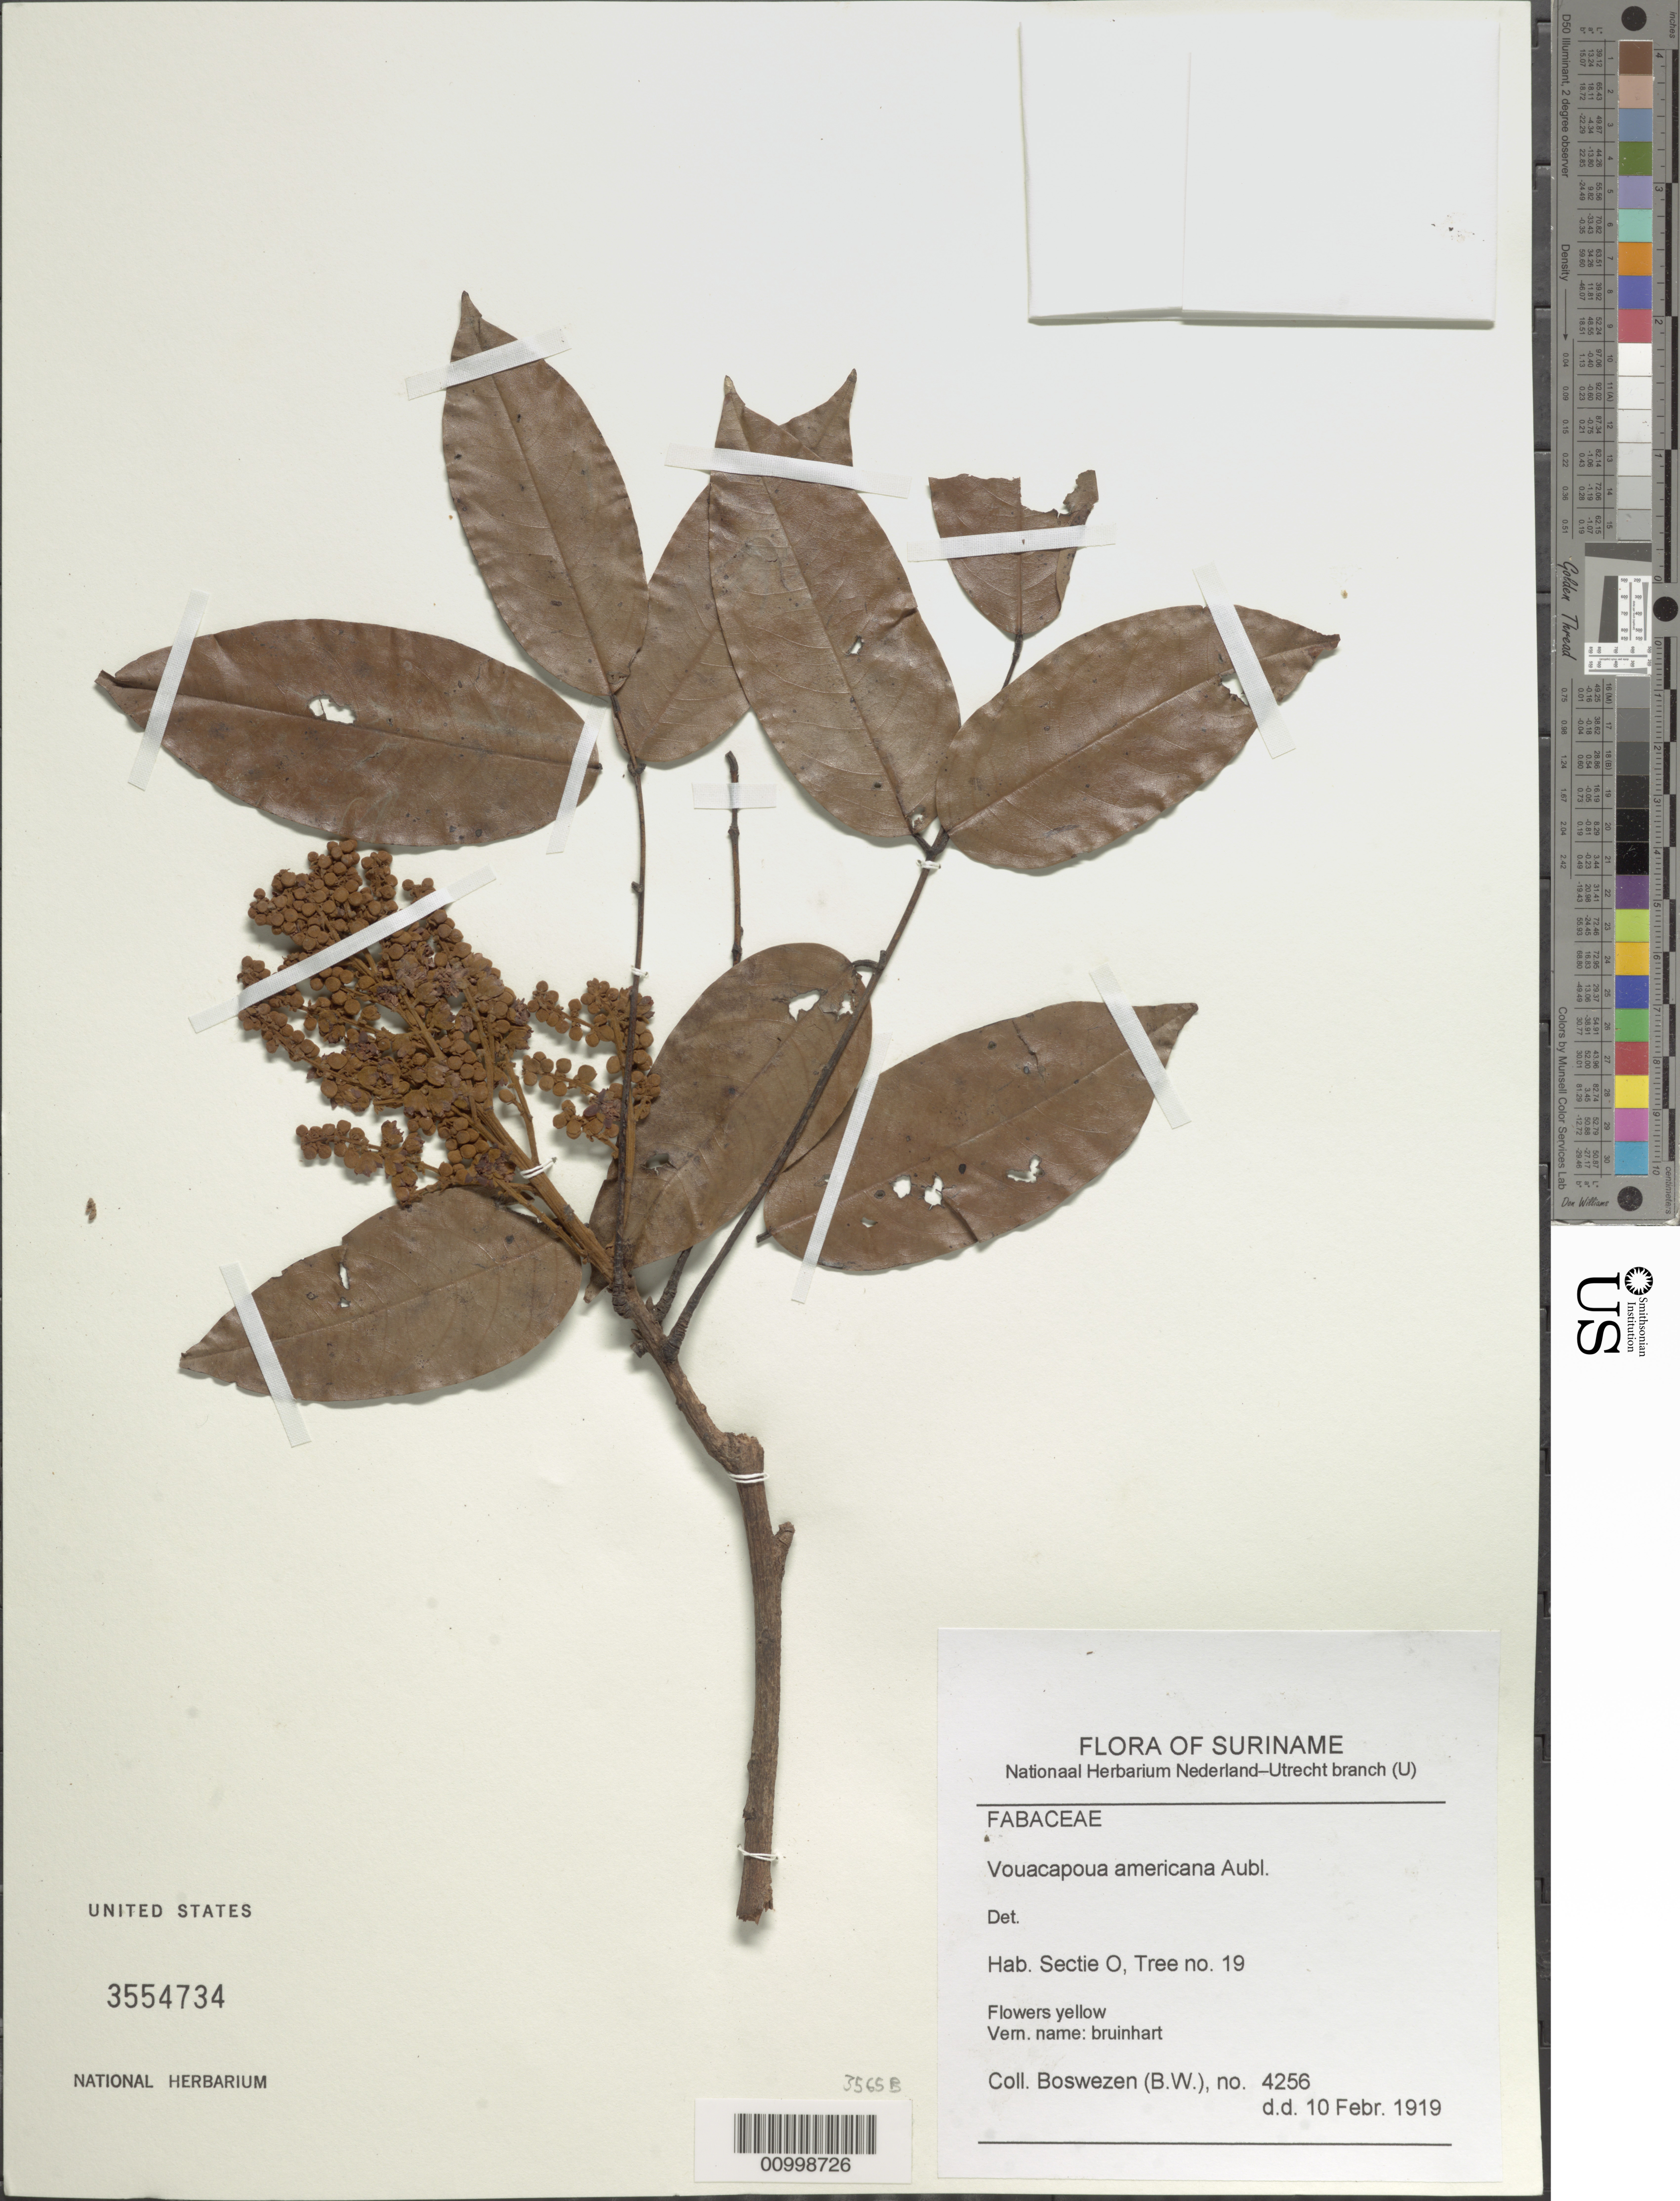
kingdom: Plantae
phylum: Tracheophyta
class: Magnoliopsida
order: Fabales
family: Fabaceae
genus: Vouacapoua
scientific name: Vouacapoua americana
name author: Aubl.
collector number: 4256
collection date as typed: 10-Feb-19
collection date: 1919-02-10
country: Suriname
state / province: Brokopondo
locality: Hab. Sectie O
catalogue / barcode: US 3554734